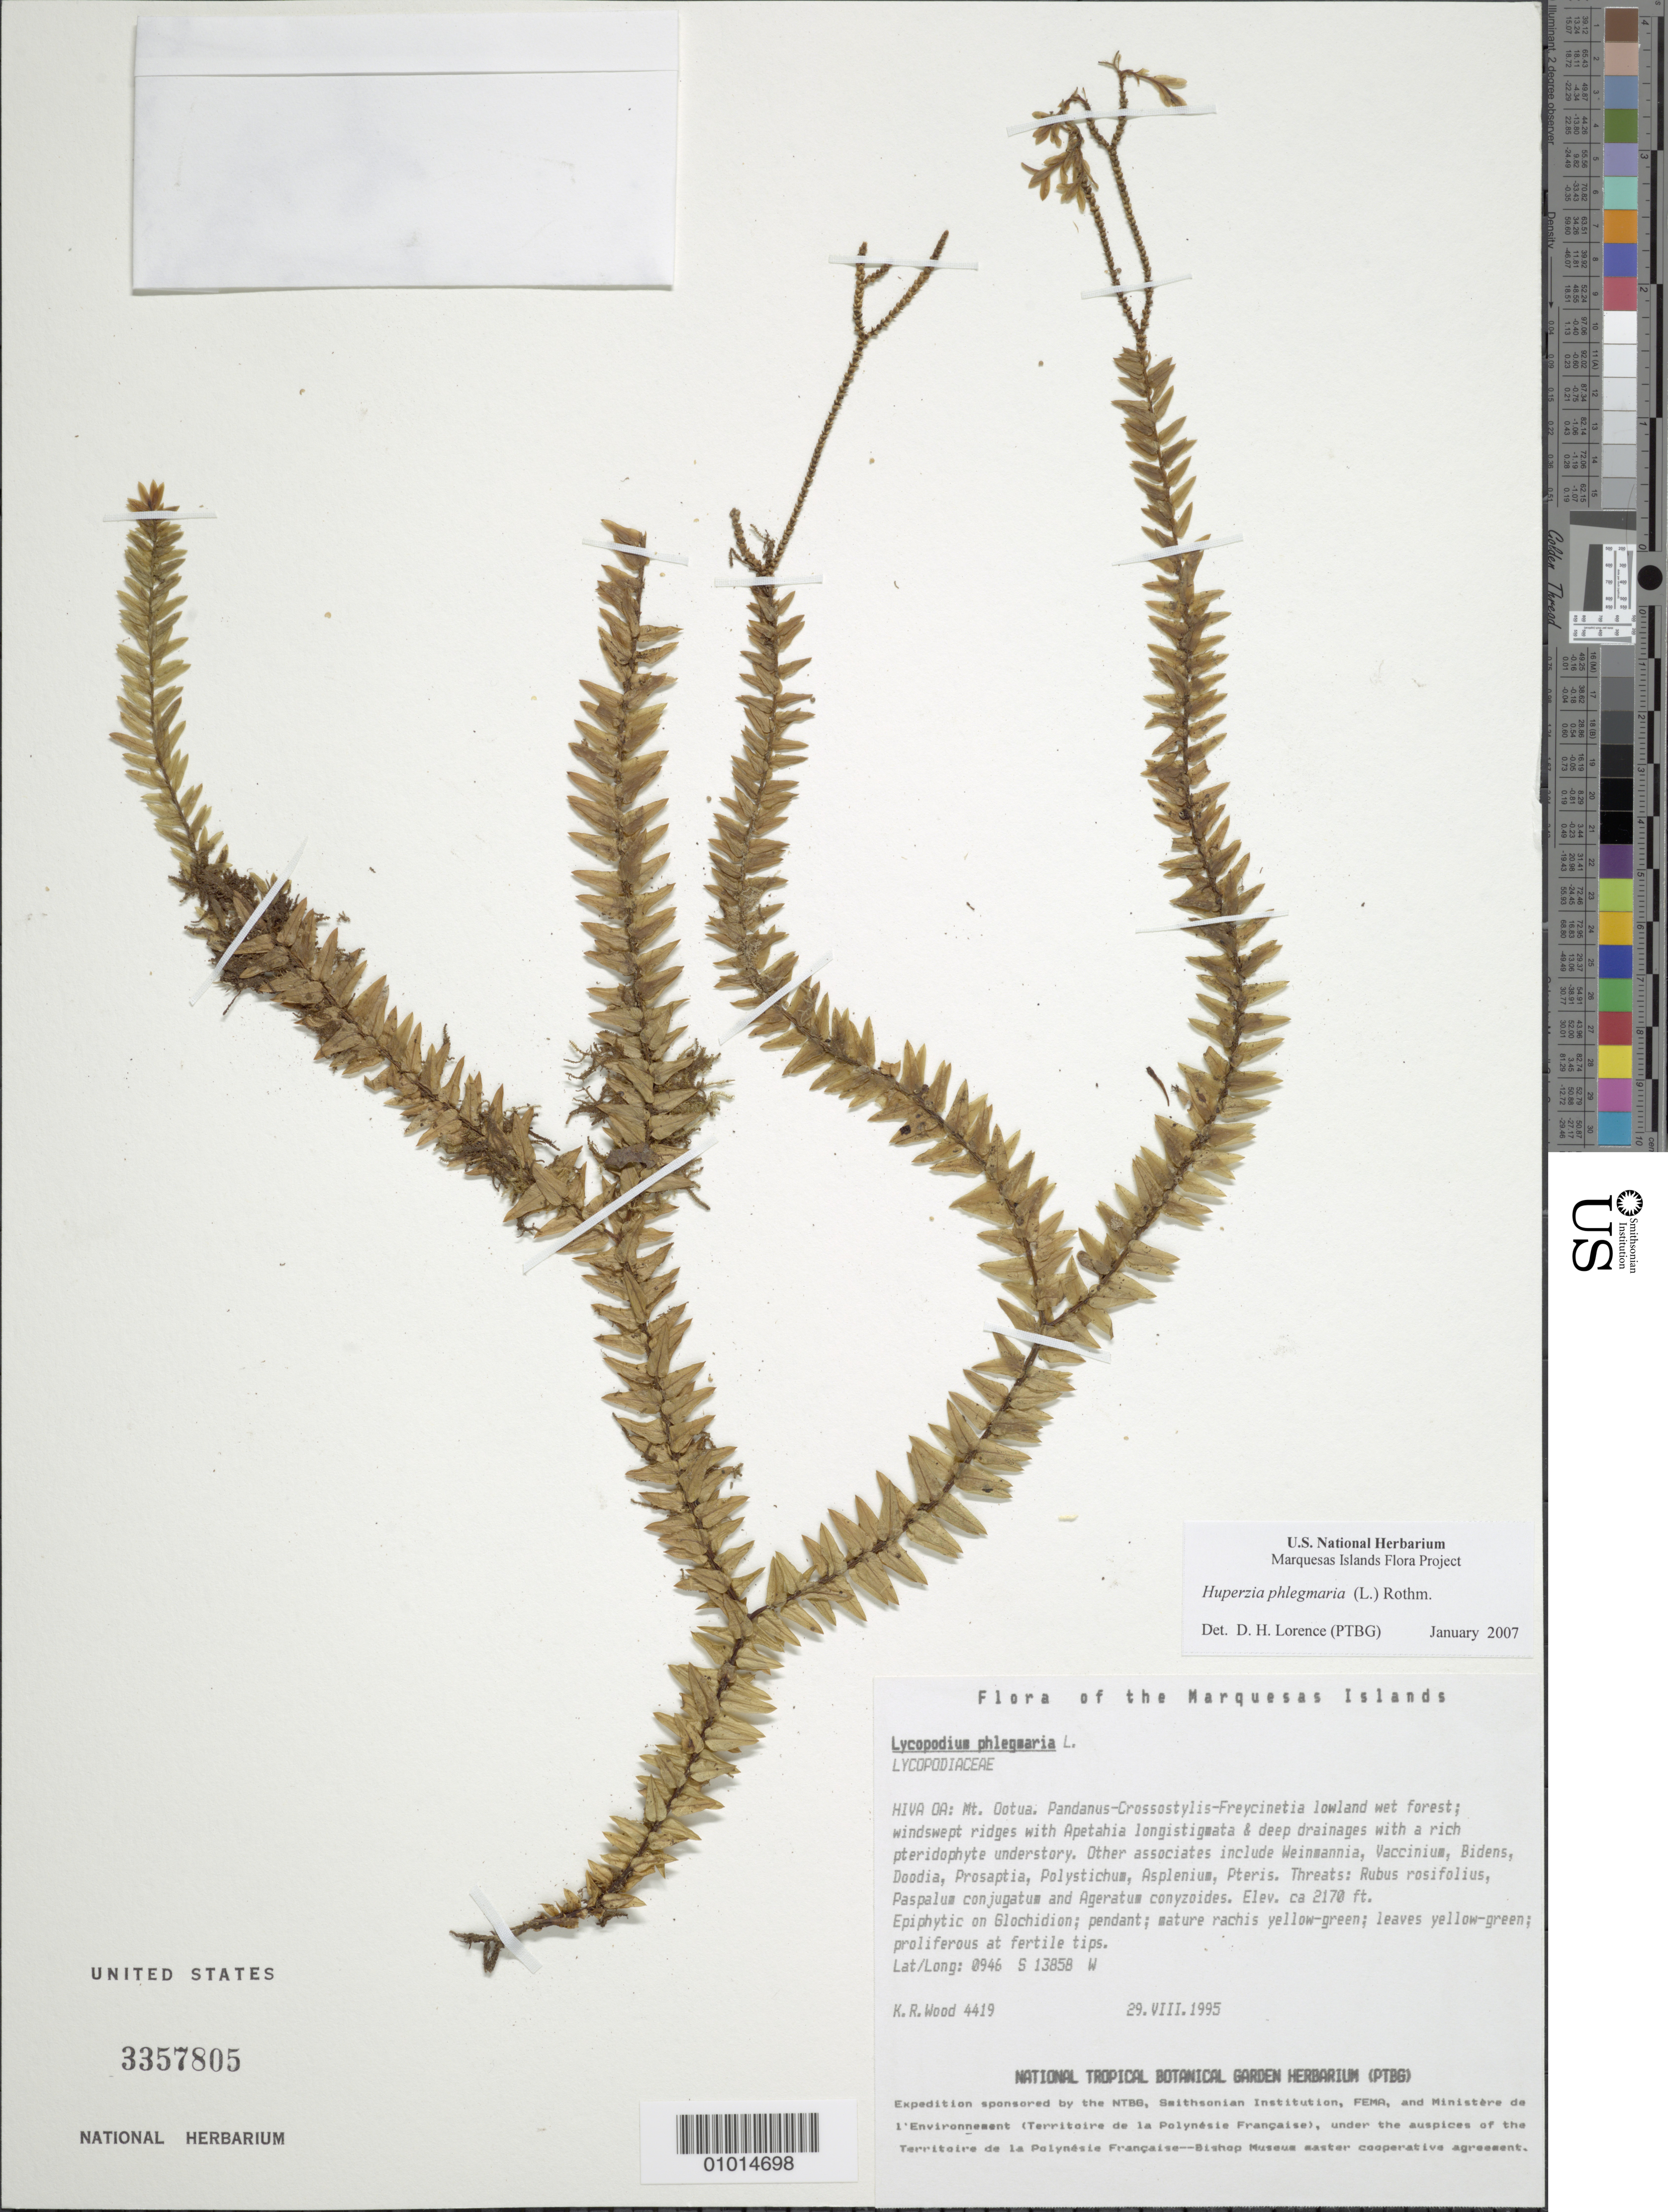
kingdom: Plantae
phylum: Tracheophyta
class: Lycopodiopsida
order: Lycopodiales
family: Lycopodiaceae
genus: Phlegmariurus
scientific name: Phlegmariurus australis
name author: (Willd.) A. R. Field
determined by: Wagner, W. L., (BOT), Smithsonian Institution - National Museum of Natural History (UNITED STATES)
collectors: K. R. Wood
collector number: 4419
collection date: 1995-08-29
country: French Polynesia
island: Hiva Oa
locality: Mt. Ootua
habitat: On windswept ridges with Apetahia longstigmata & deep drainages. In Pandanus - Crossostylis - Freycinetia lowland wet forest, with rich pteridophyte understory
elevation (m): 661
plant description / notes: Rubus rosifolius, Paspalum conjugatum, Ageratum conyzoides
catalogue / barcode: US 3357805